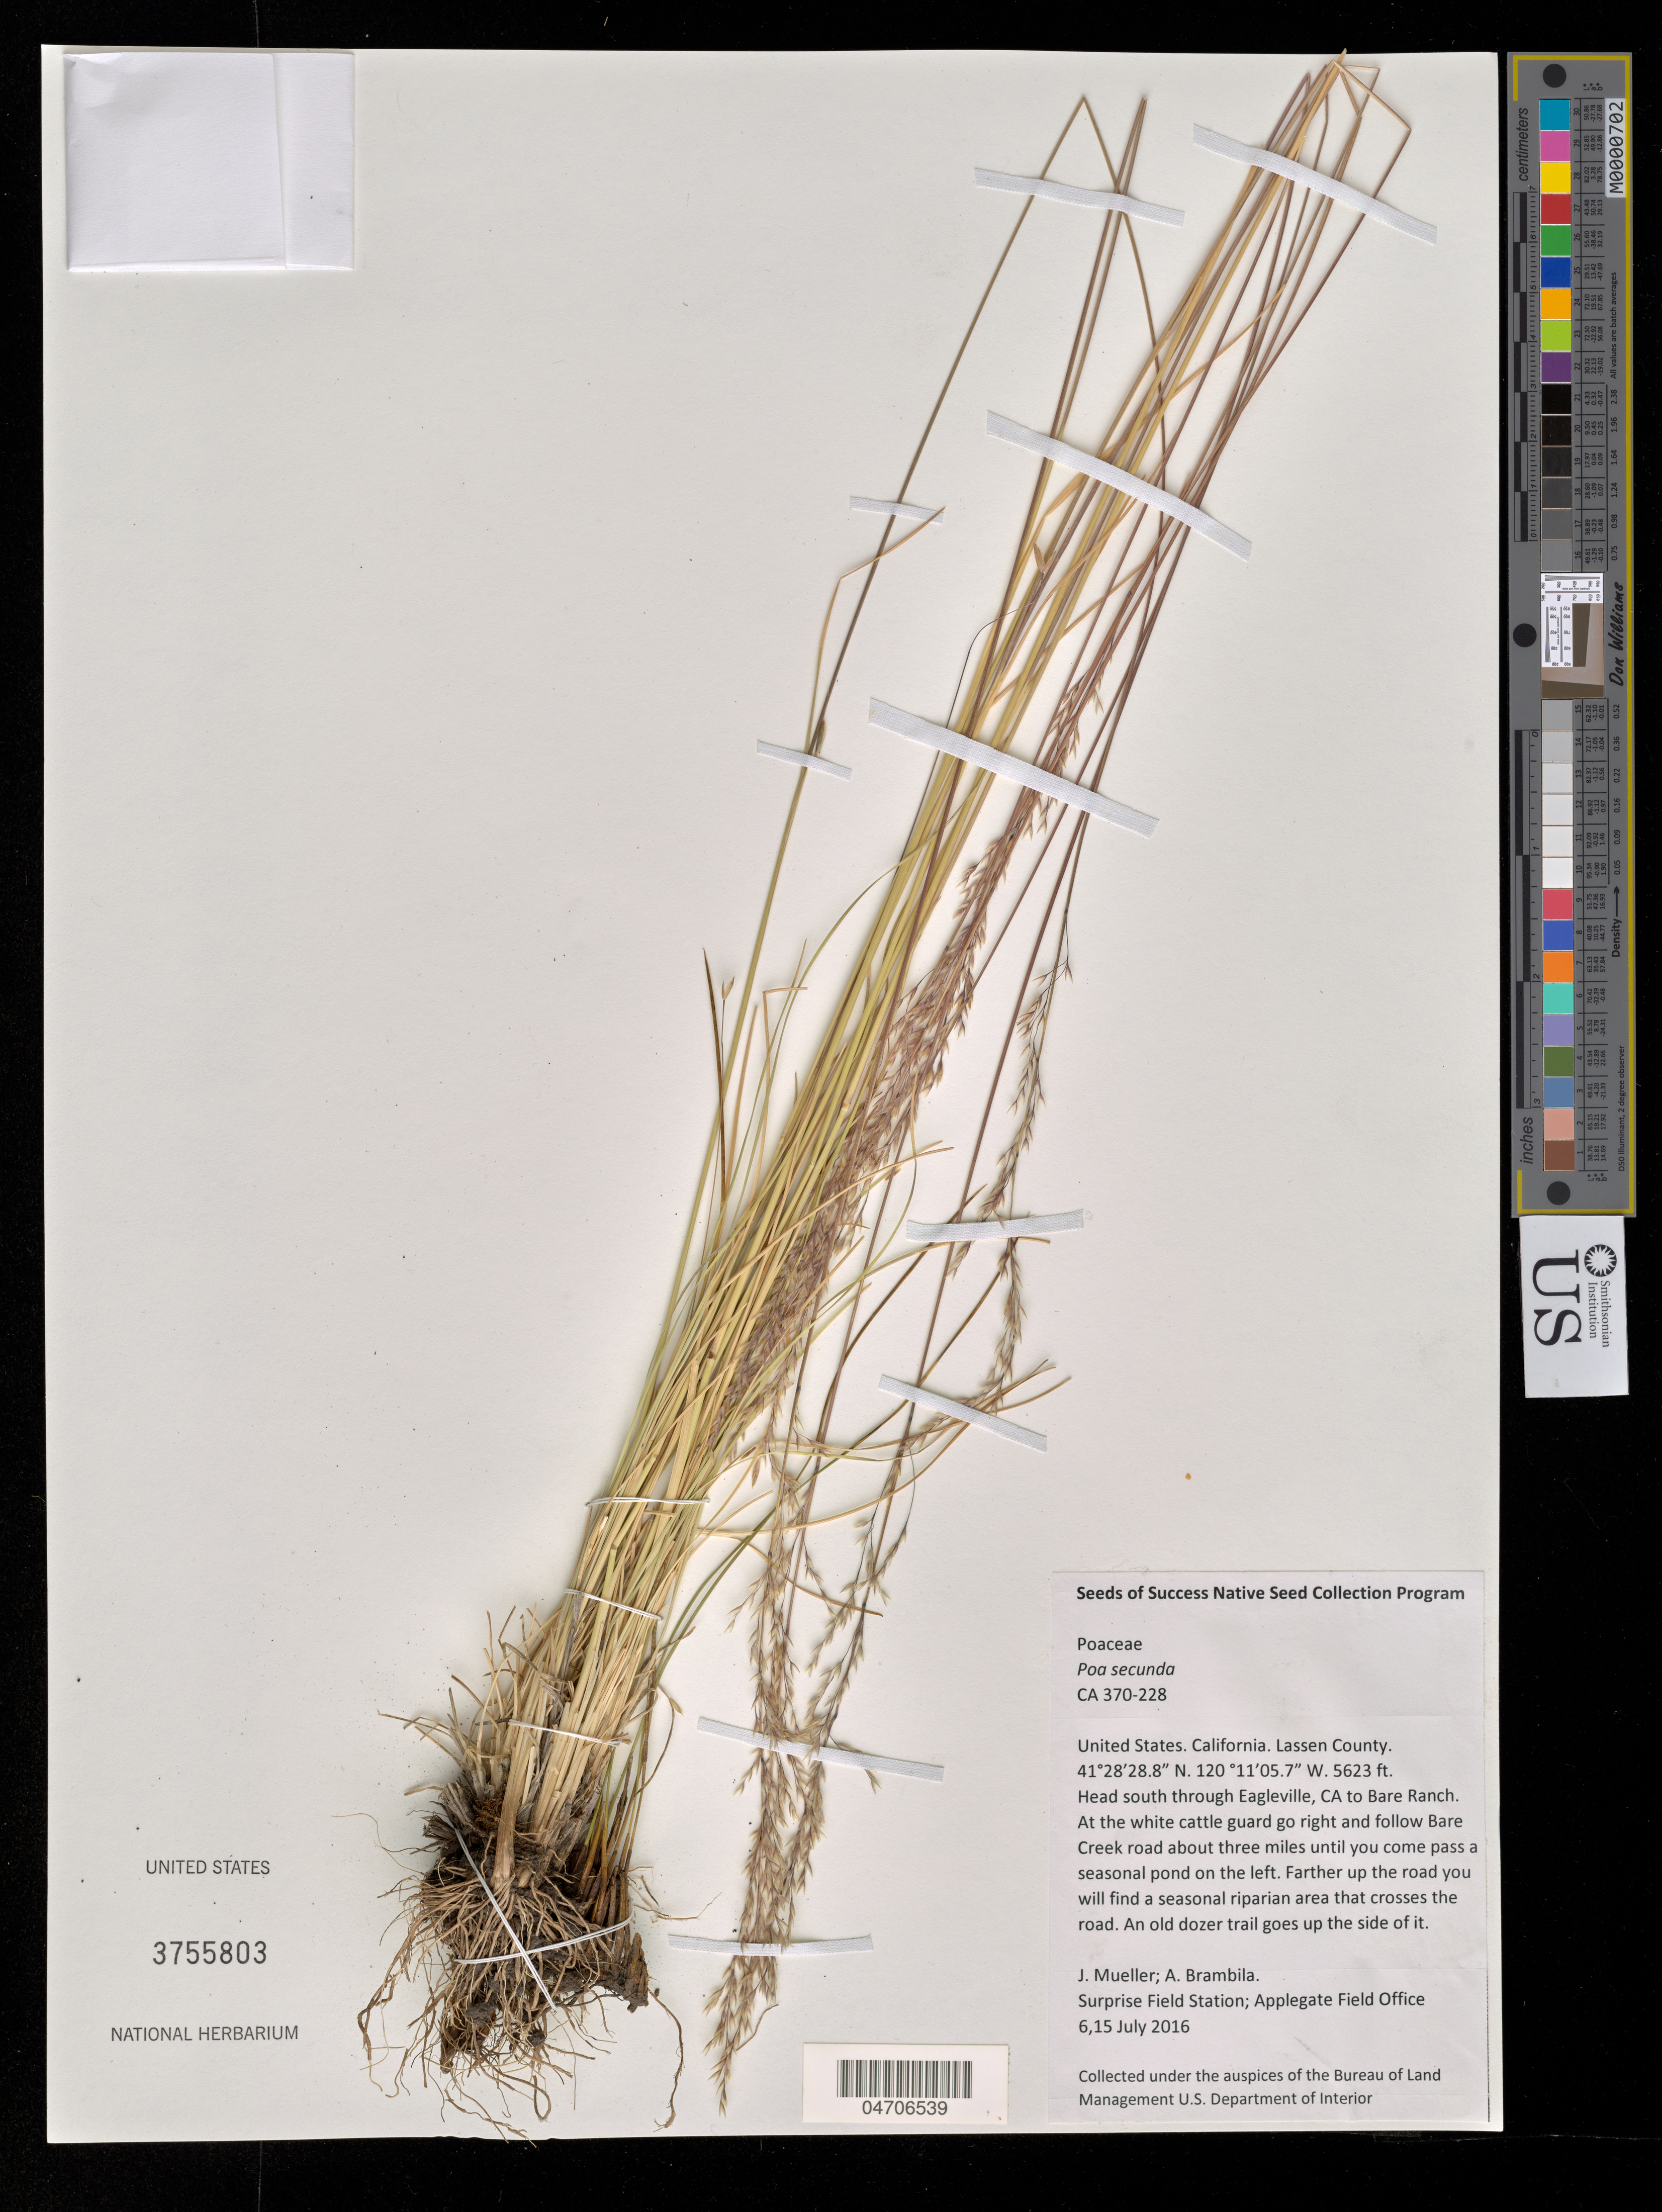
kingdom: Plantae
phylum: Tracheophyta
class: Liliopsida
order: Poales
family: Poaceae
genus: Poa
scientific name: Poa secunda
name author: J. Presl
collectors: J. Mueller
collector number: CA370-228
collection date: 2016-07-06/2016-07-15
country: United States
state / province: California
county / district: Lassen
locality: Lassen County. Head south through Eagleville, CA to Bare Ranch. At the white cattle guard go right and follow Bare Creek road about three miles until you come pass a seasonal pond on the left. Farther up the road you will find a seasonal riparian area that crosses the road. An old dozer trail goes up the side of it.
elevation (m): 1714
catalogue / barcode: US 3755803